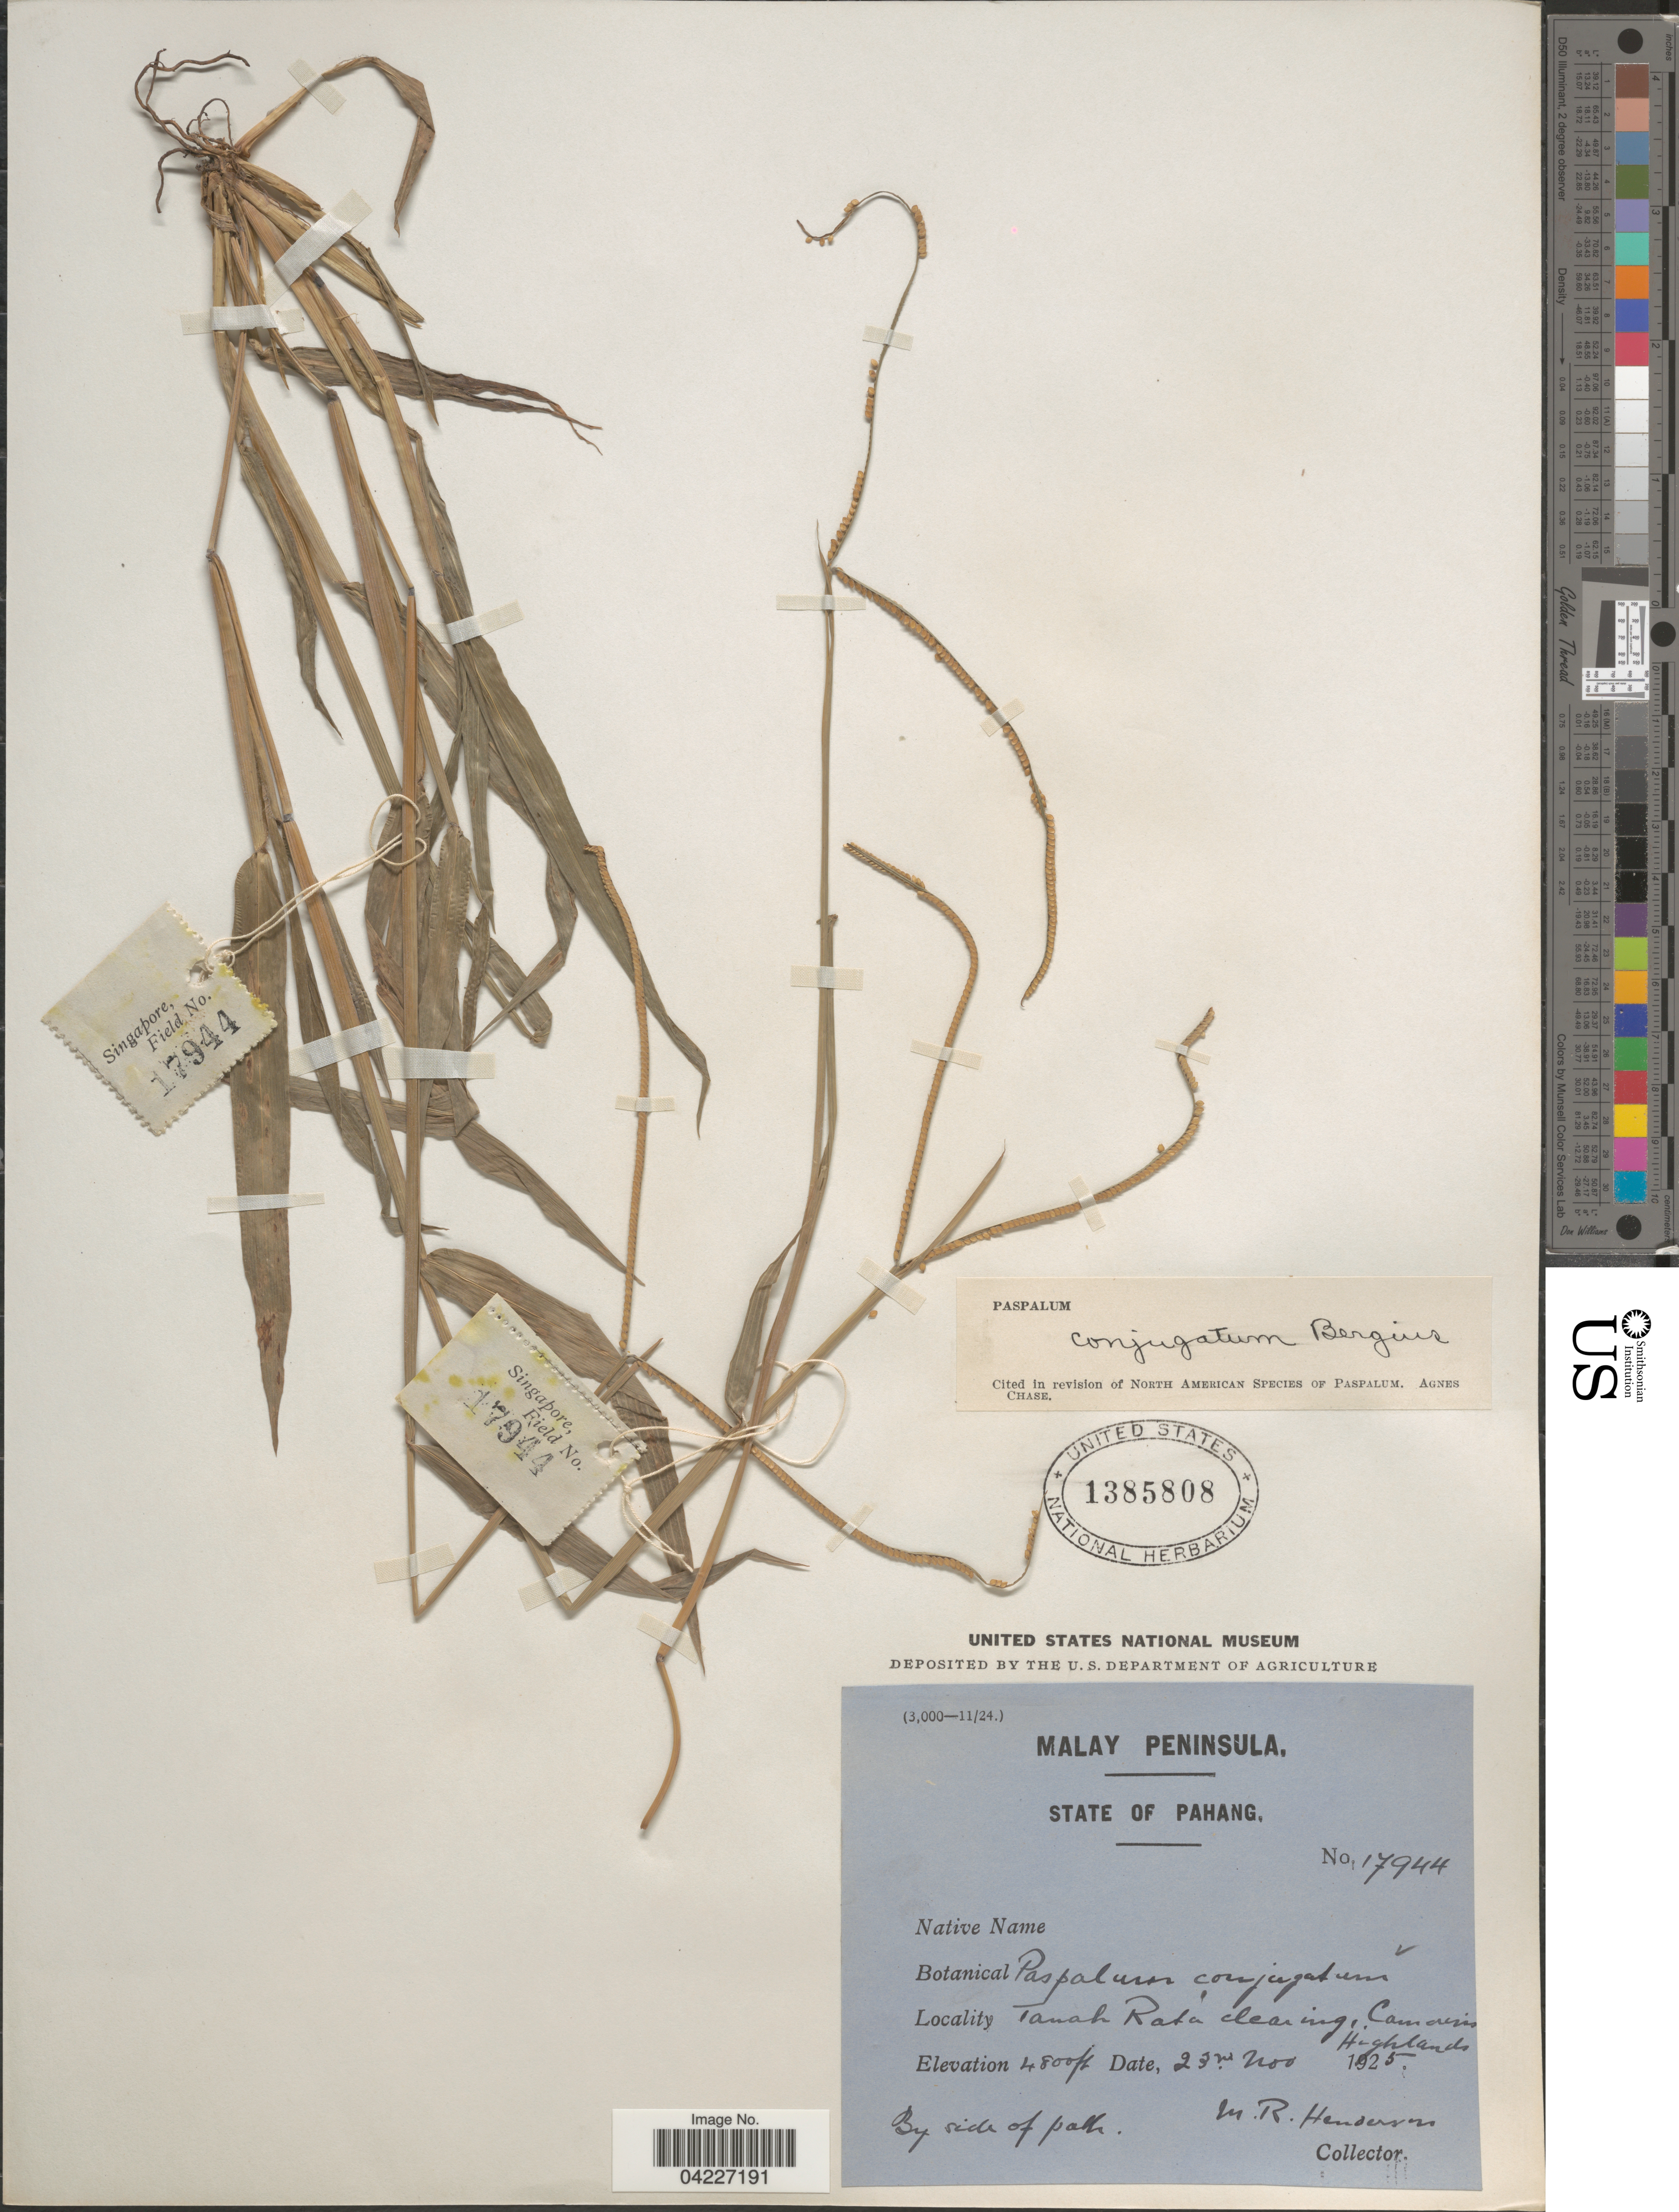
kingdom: Plantae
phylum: Tracheophyta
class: Liliopsida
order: Poales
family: Poaceae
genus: Paspalum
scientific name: Paspalum conjugatum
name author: P.J. Bergius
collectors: M. Henderson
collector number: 17944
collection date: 1925-11-23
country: Malaysia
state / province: Pahang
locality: Malay Peninsula. Tamah Rata clearing, Comision Highlands.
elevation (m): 1463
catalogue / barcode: US 1385808